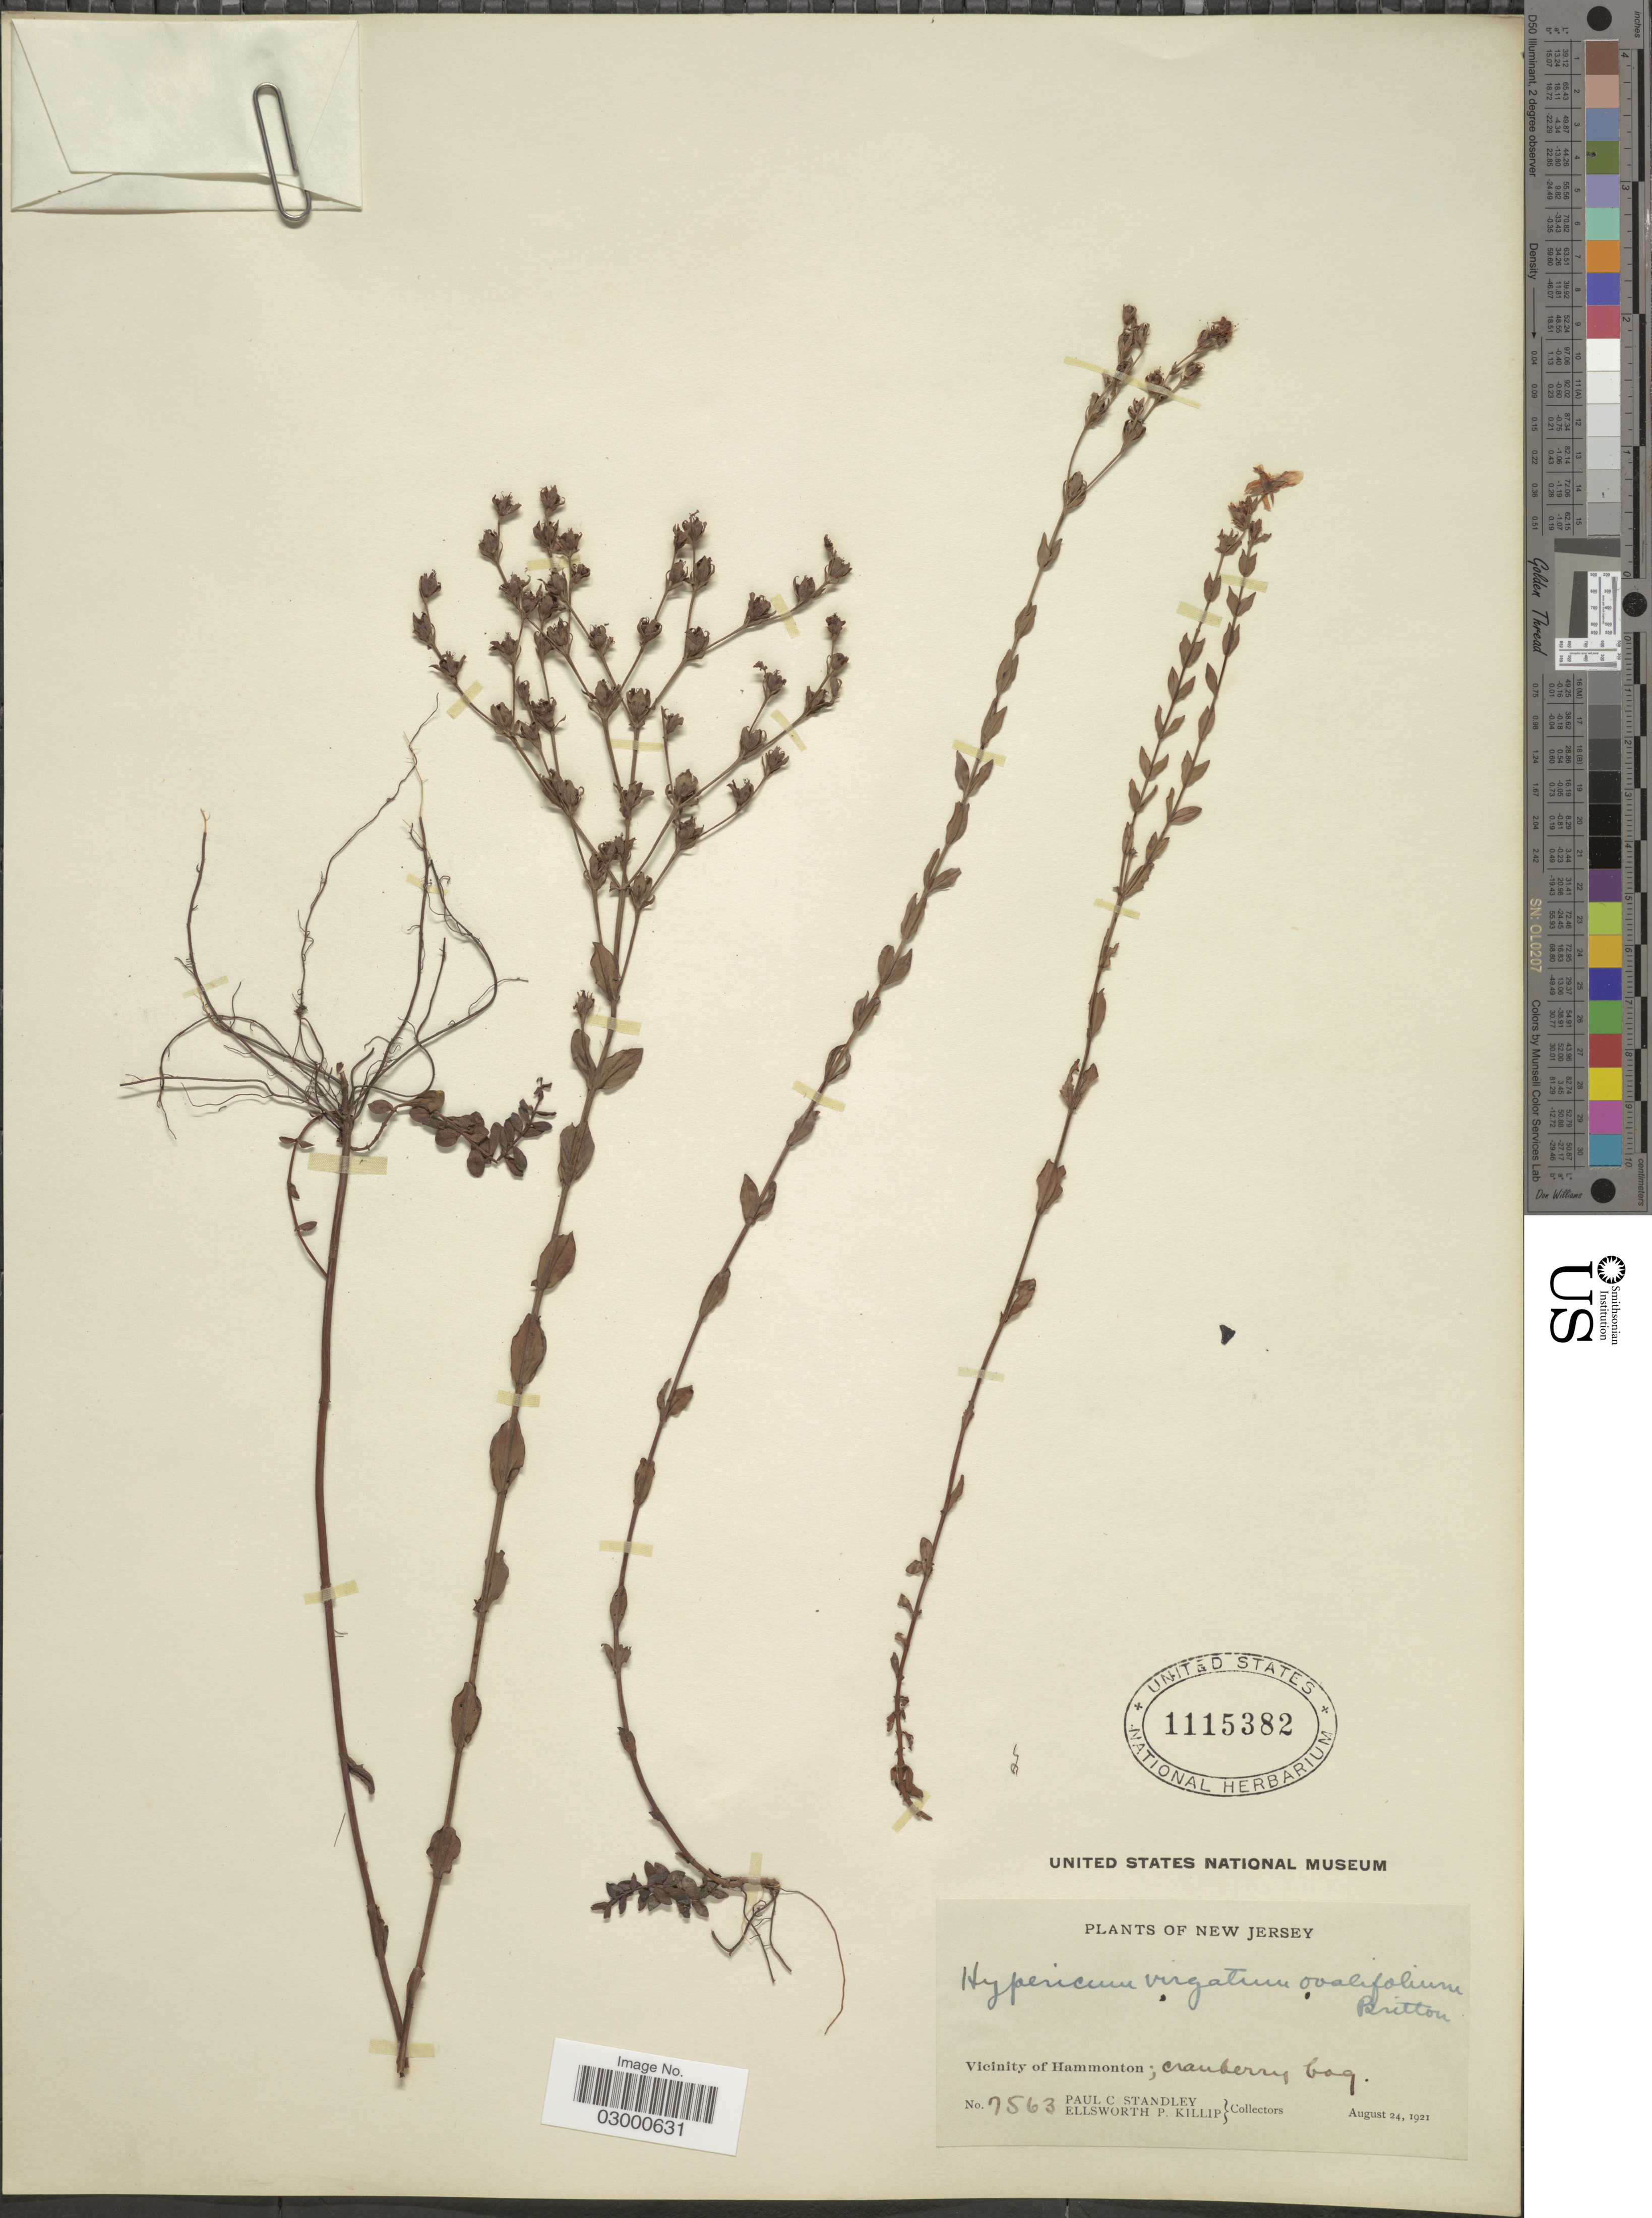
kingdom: Plantae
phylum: Tracheophyta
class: Magnoliopsida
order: Malpighiales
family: Hypericaceae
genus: Hypericum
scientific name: Hypericum denticulatum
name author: Walter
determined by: Strong, M. T., (US), Smithsonian Institution - National Museum of Natural History (UNITED STATES)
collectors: P. C. Standley & E. P. Killip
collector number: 7563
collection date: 1921-08-24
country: United States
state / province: New Jersey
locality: Vicinity of Hammonton; cranberry bog.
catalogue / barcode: US 1115382